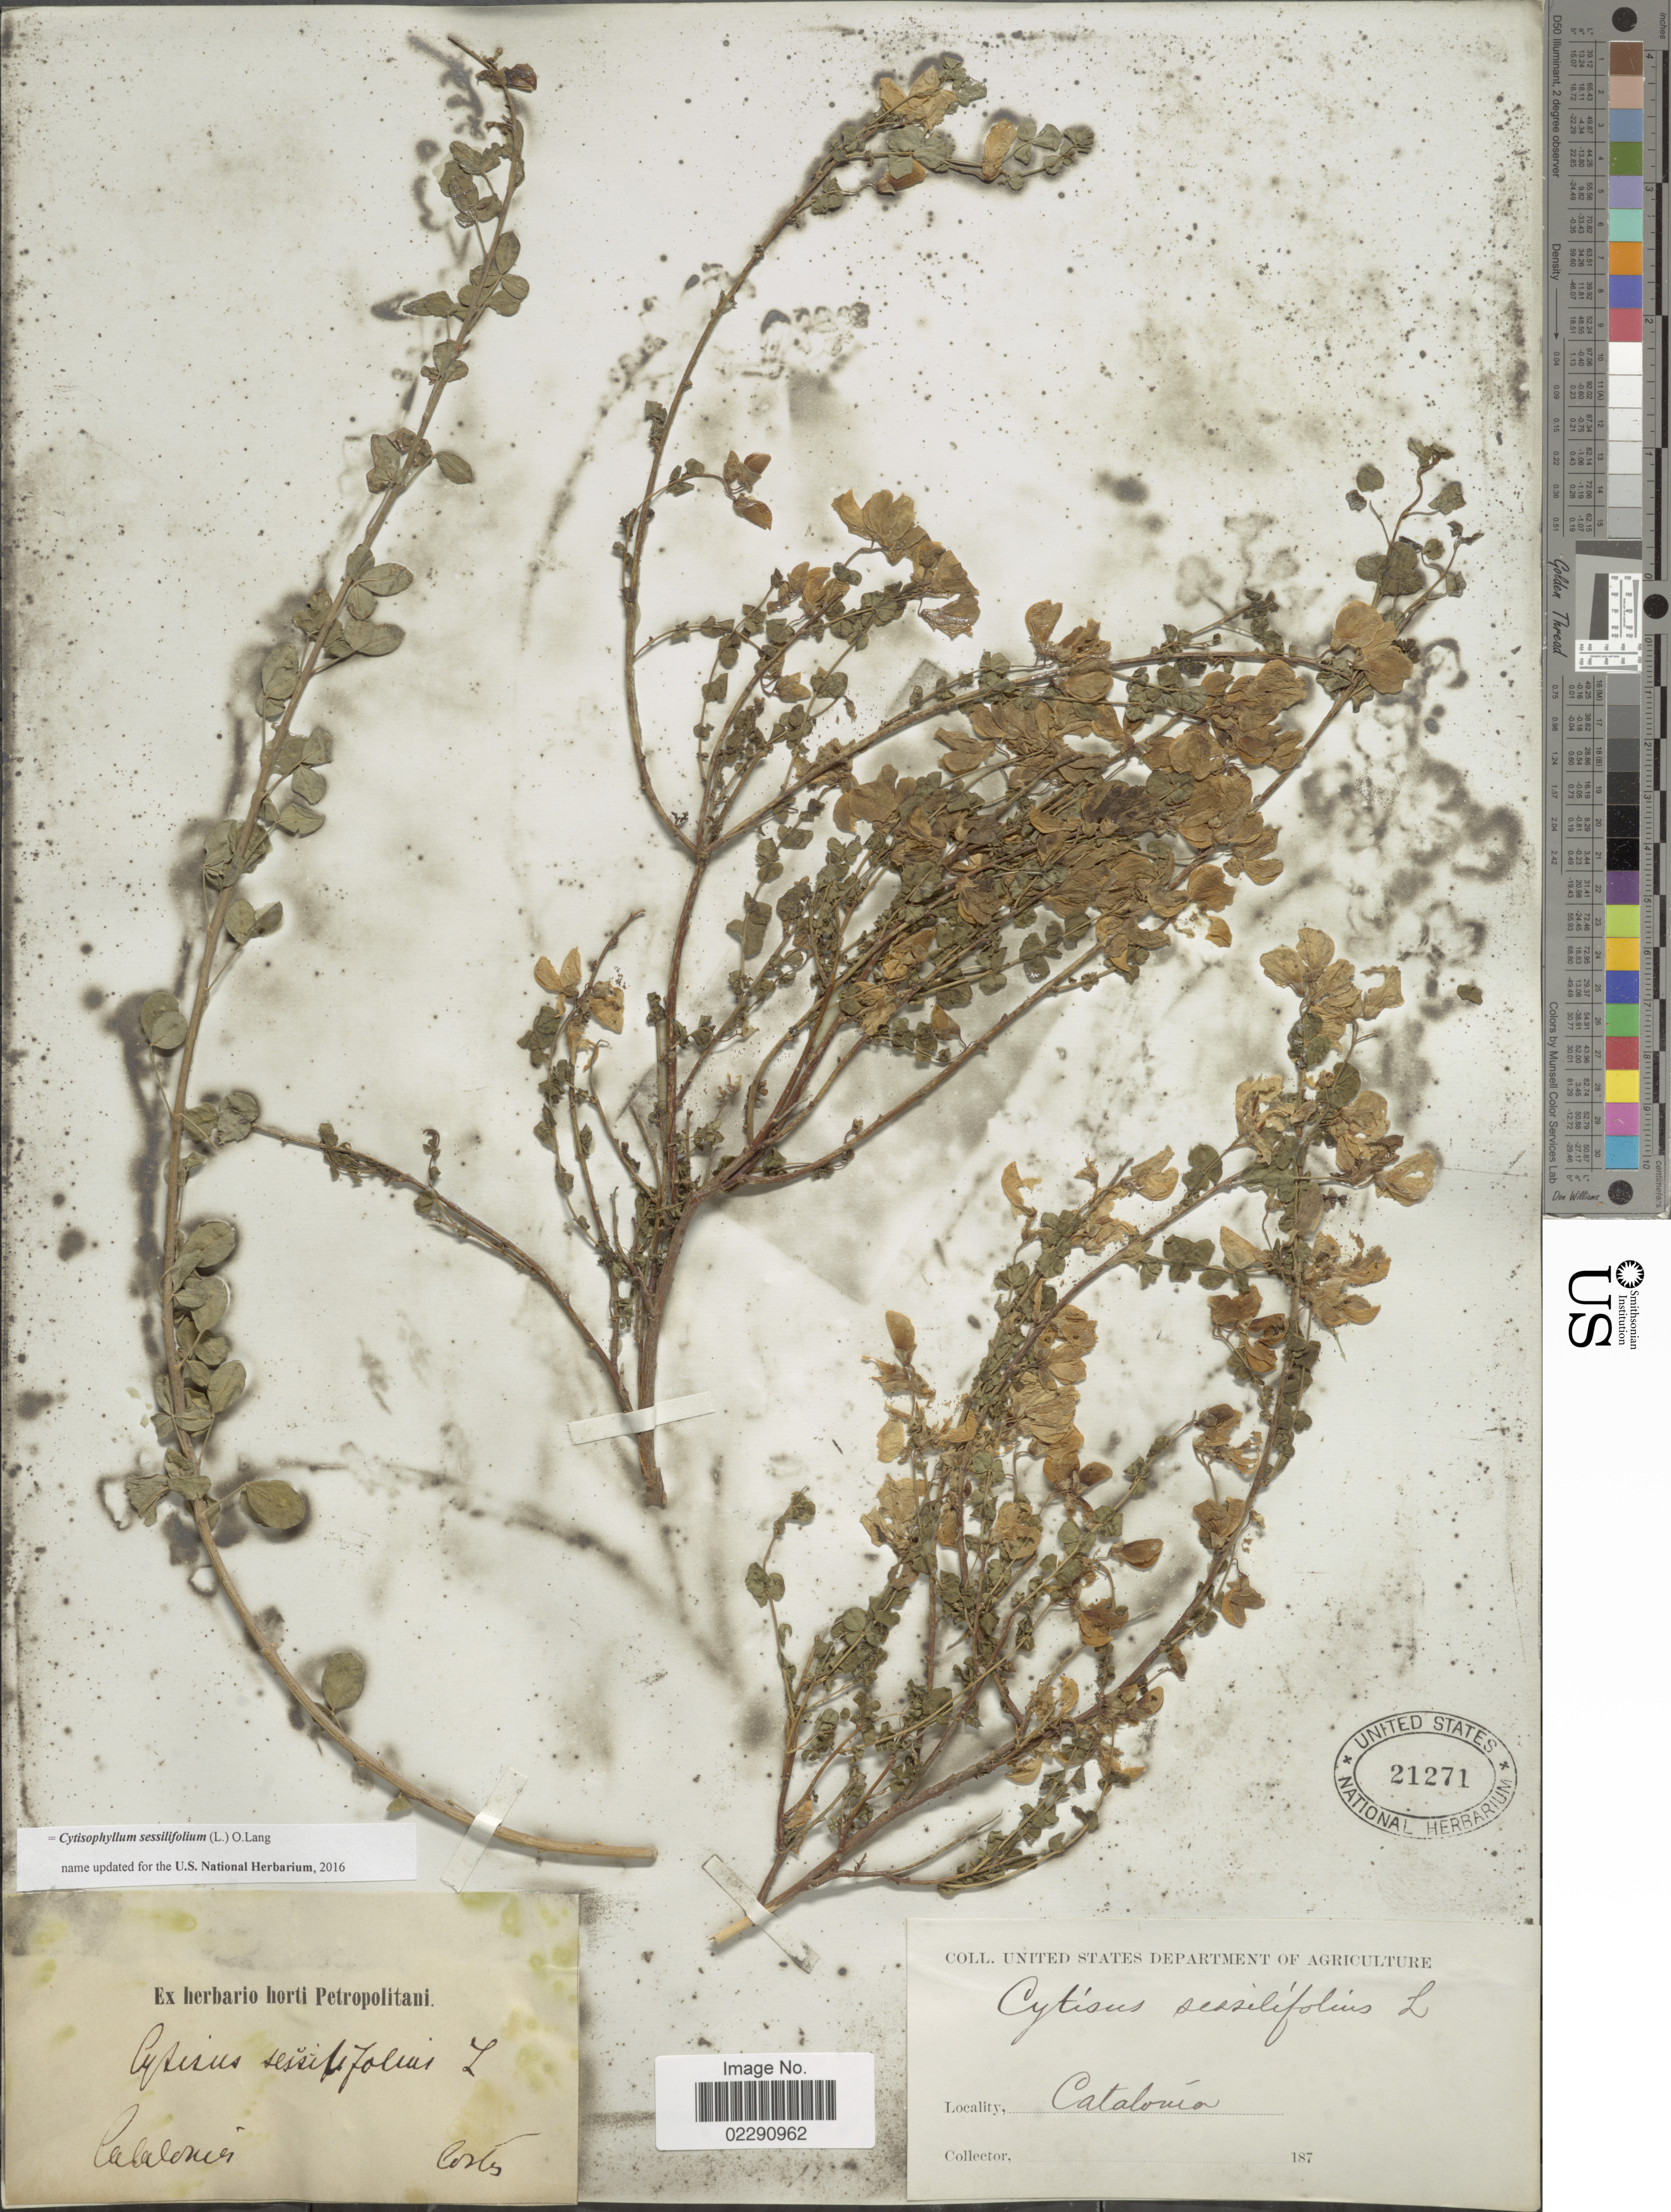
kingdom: Plantae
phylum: Tracheophyta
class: Magnoliopsida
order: Fabales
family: Fabaceae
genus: Cytisophyllum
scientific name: Cytisophyllum sessilifolium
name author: Láng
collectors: -. Cortes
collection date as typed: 187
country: Spain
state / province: Catalunya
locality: Catalonia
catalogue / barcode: US 21271